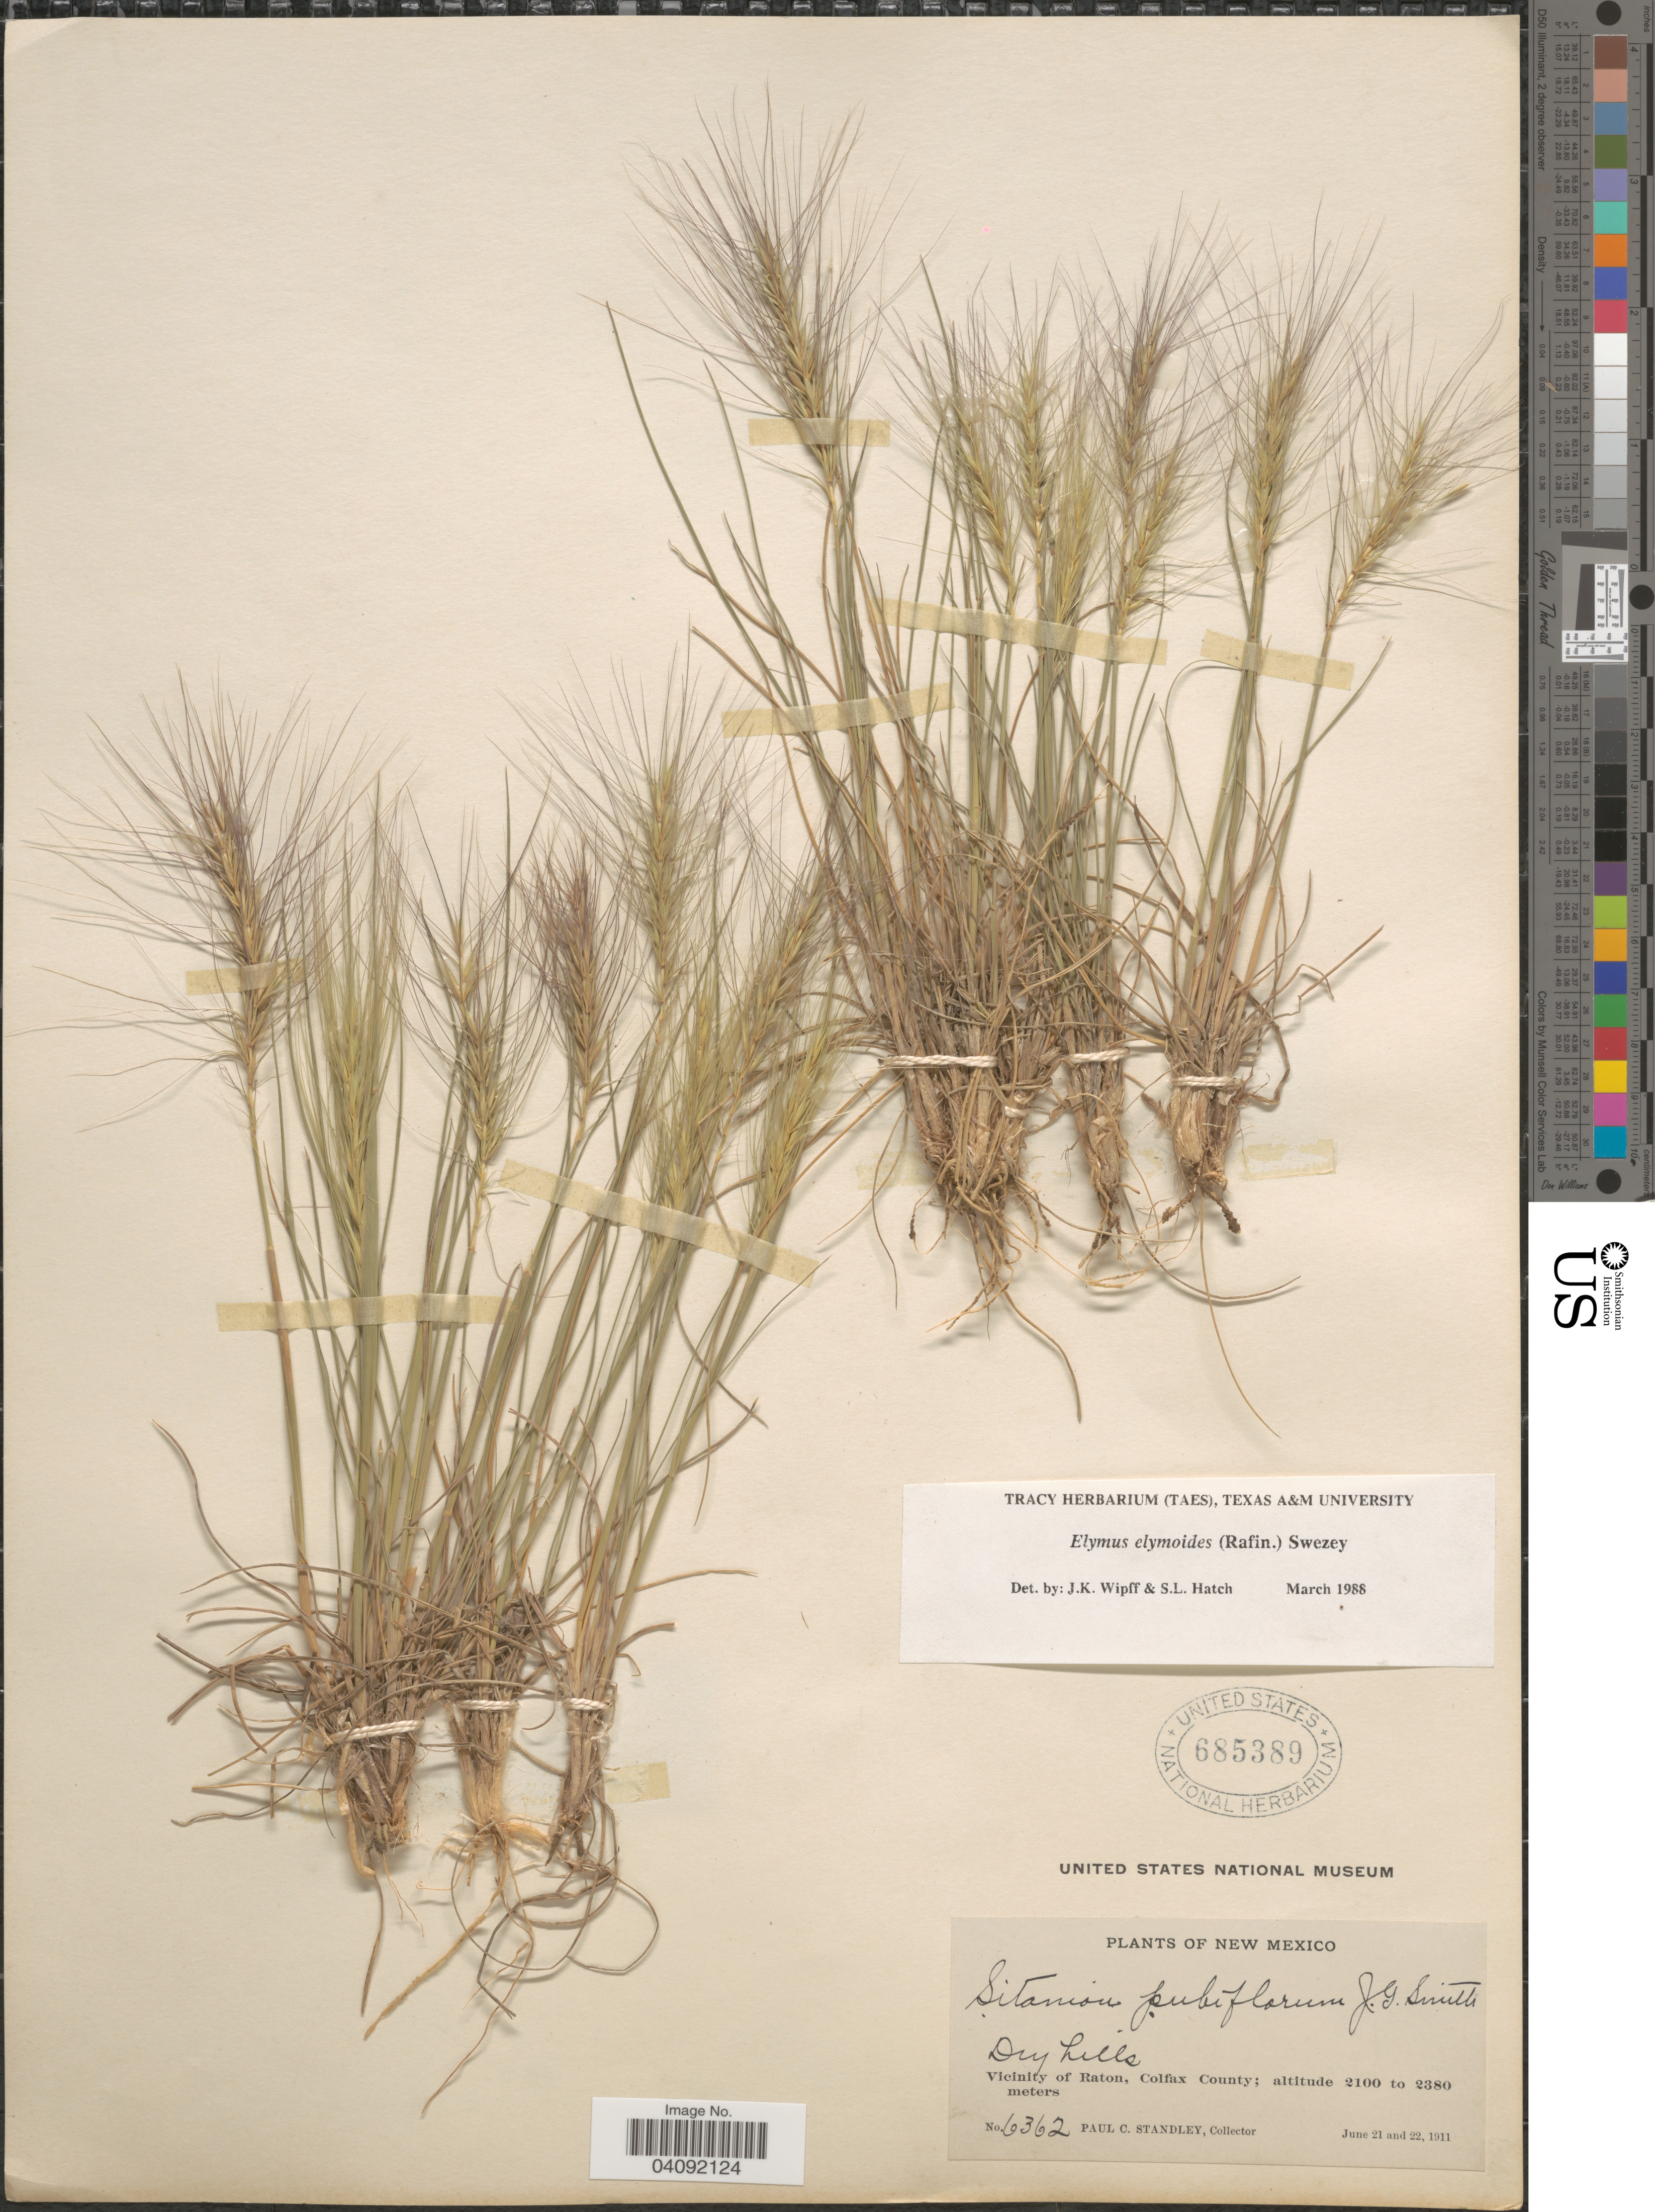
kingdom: Plantae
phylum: Tracheophyta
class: Liliopsida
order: Poales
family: Poaceae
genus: Elymus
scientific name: Elymus elymoides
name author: (Raf.) Swezey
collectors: P. C. Standley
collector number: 6362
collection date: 1911-06-21/1911-06-22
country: United States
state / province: New Mexico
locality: Dry hills. Vicinity of Raton, Colfax County.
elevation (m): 2100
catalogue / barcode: US 685389